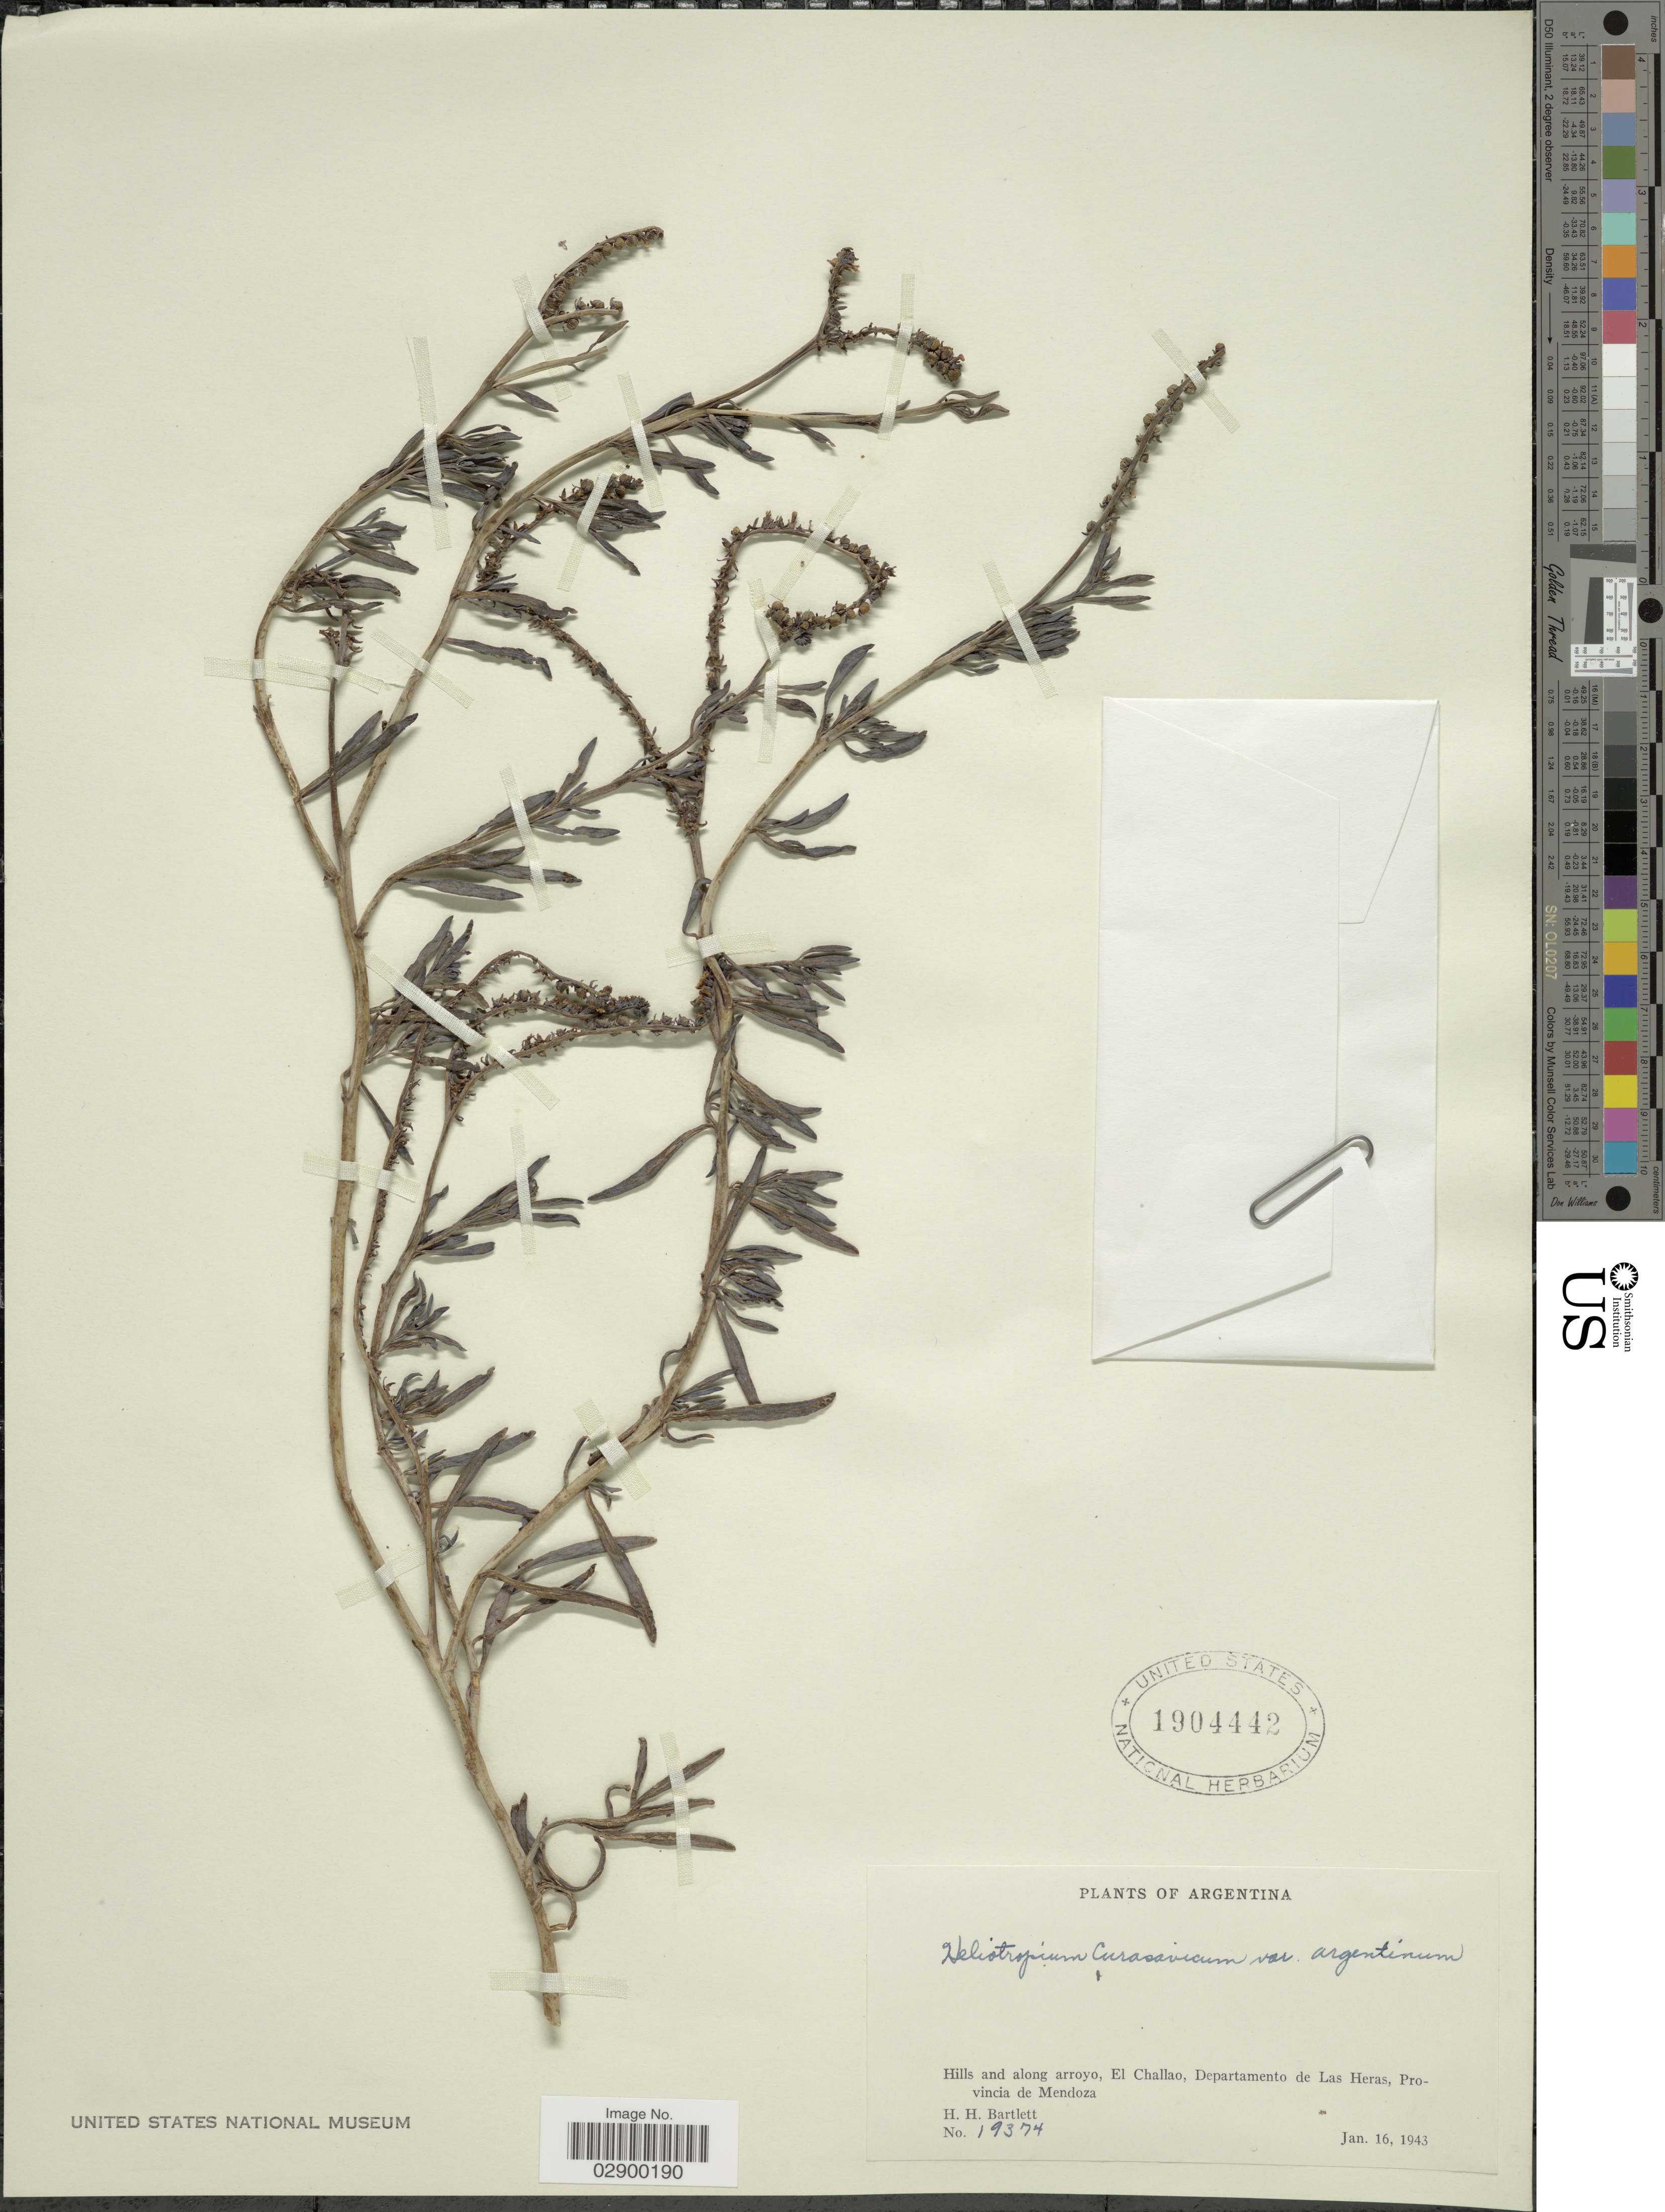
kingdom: Plantae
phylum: Tracheophyta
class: Magnoliopsida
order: Boraginales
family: Heliotropiaceae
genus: Heliotropium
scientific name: Heliotropium curassavicum var. argentinum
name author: I.M. Johnst.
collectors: H. H. Bartlett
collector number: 19374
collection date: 1943-01-16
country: Argentina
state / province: Mendoza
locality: Hills and along arroyo, El Challao, Departamento de Las Heras, Provincia de Mendoza.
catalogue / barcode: US 1904442